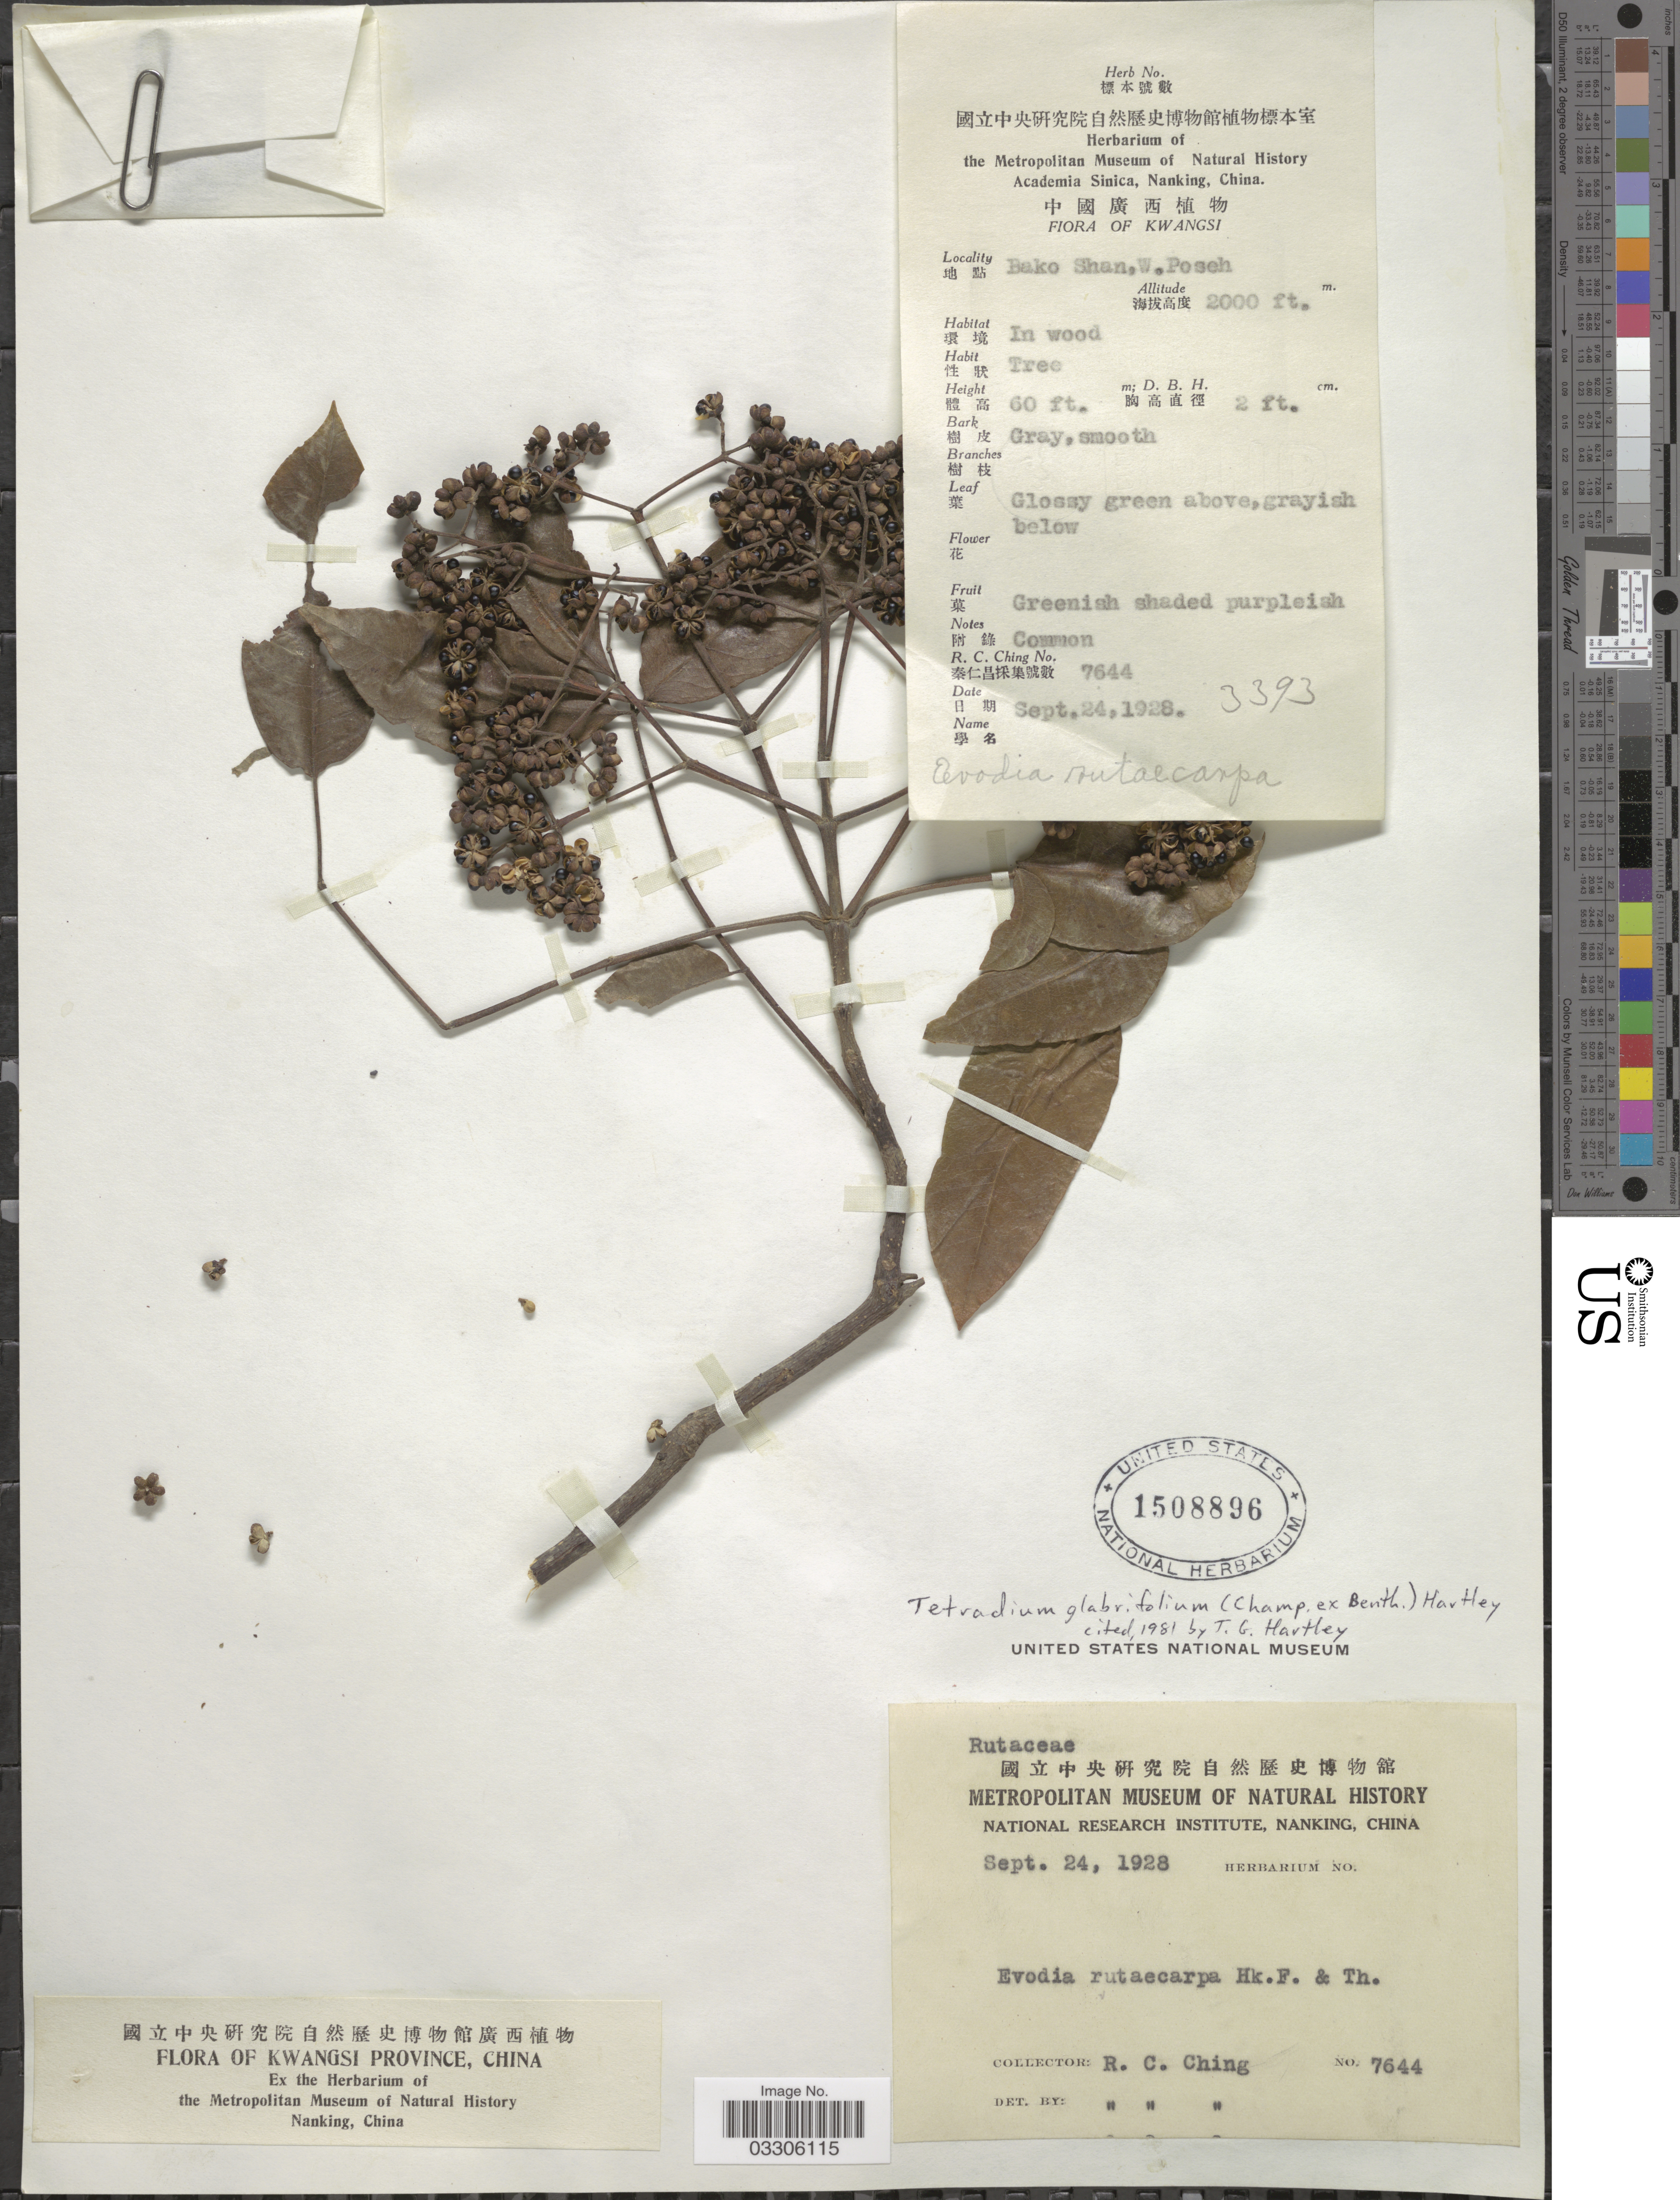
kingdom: Plantae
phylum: Tracheophyta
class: Magnoliopsida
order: Sapindales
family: Rutaceae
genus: Tetradium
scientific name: Tetradium glabrifolium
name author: (Champ. ex Benth.) T.G. Hartley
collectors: R. C. Ching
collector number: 7644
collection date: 1928-09-24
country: China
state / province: Guangxi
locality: Kwangsi Province. Bako Shan, W. Posch.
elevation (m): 610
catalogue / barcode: US 1508896